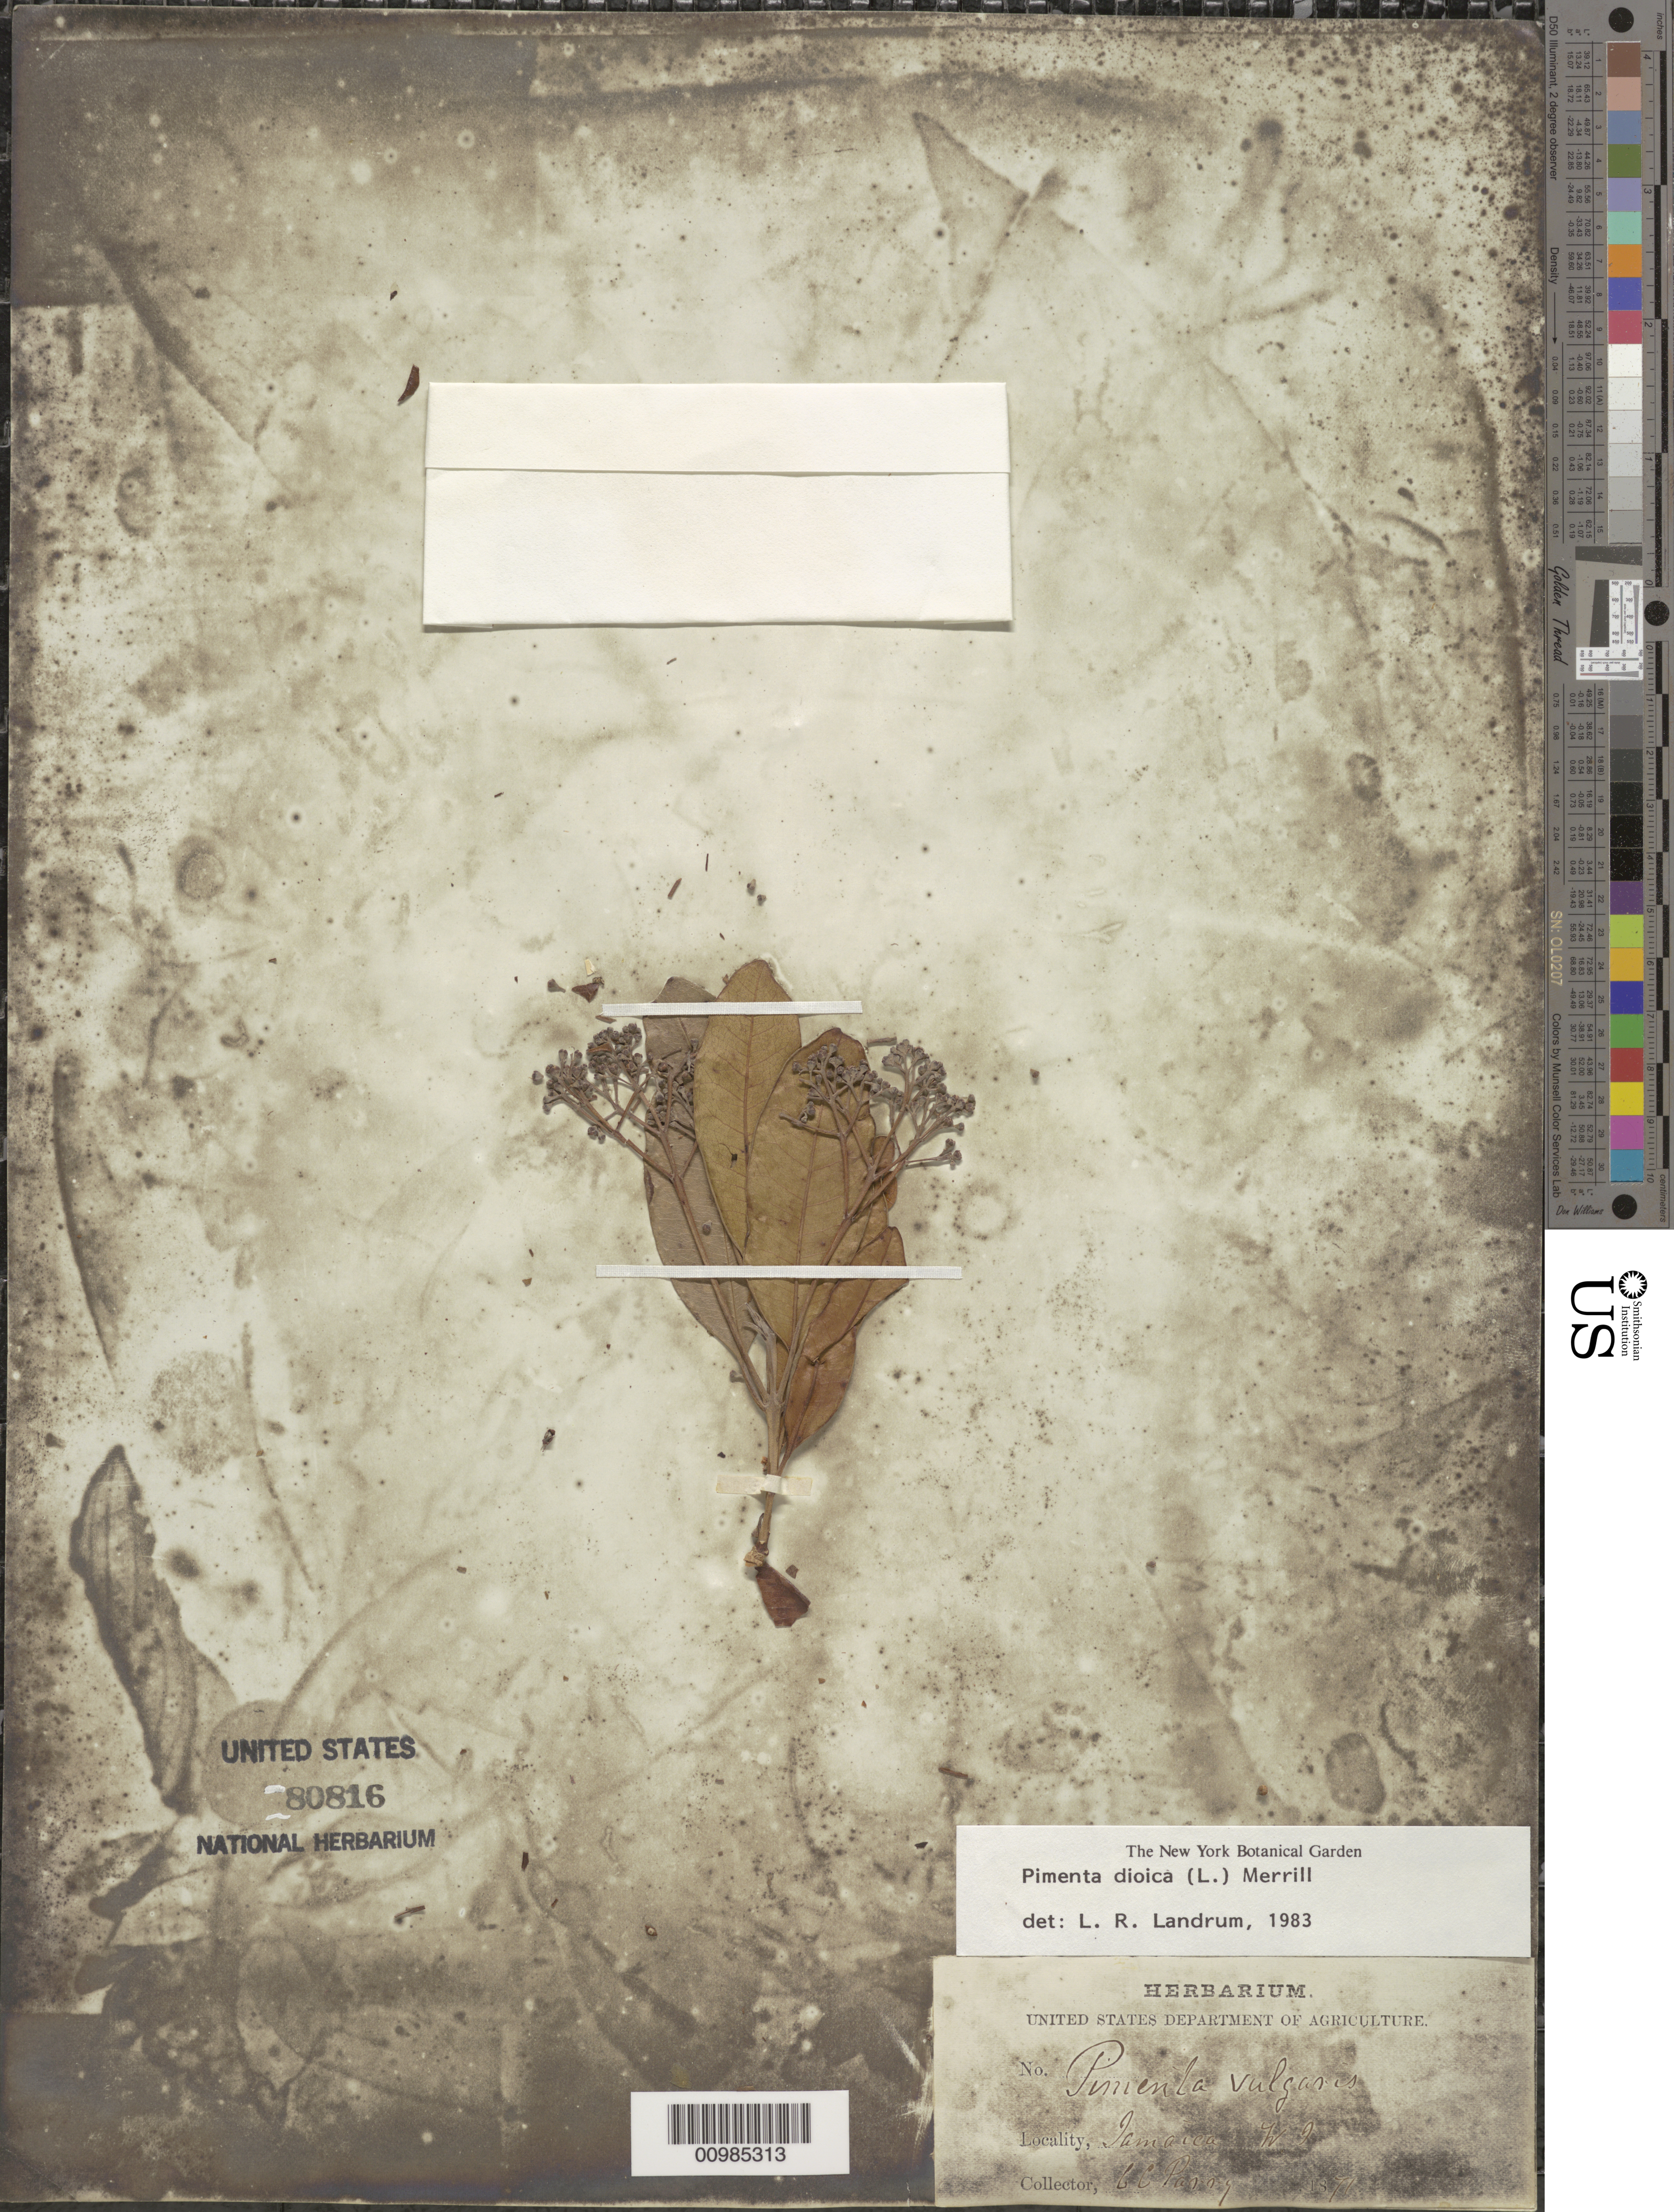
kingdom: Plantae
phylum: Tracheophyta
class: Magnoliopsida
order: Myrtales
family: Myrtaceae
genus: Pimenta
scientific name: Pimenta dioica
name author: (L.) Merr.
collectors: C. Panoq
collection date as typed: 01 Jan 1871 to 31 Dec 1871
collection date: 1871-01-01/1871-12-31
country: Jamaica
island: Jamaica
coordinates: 0 N, 0 E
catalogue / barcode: US 80816